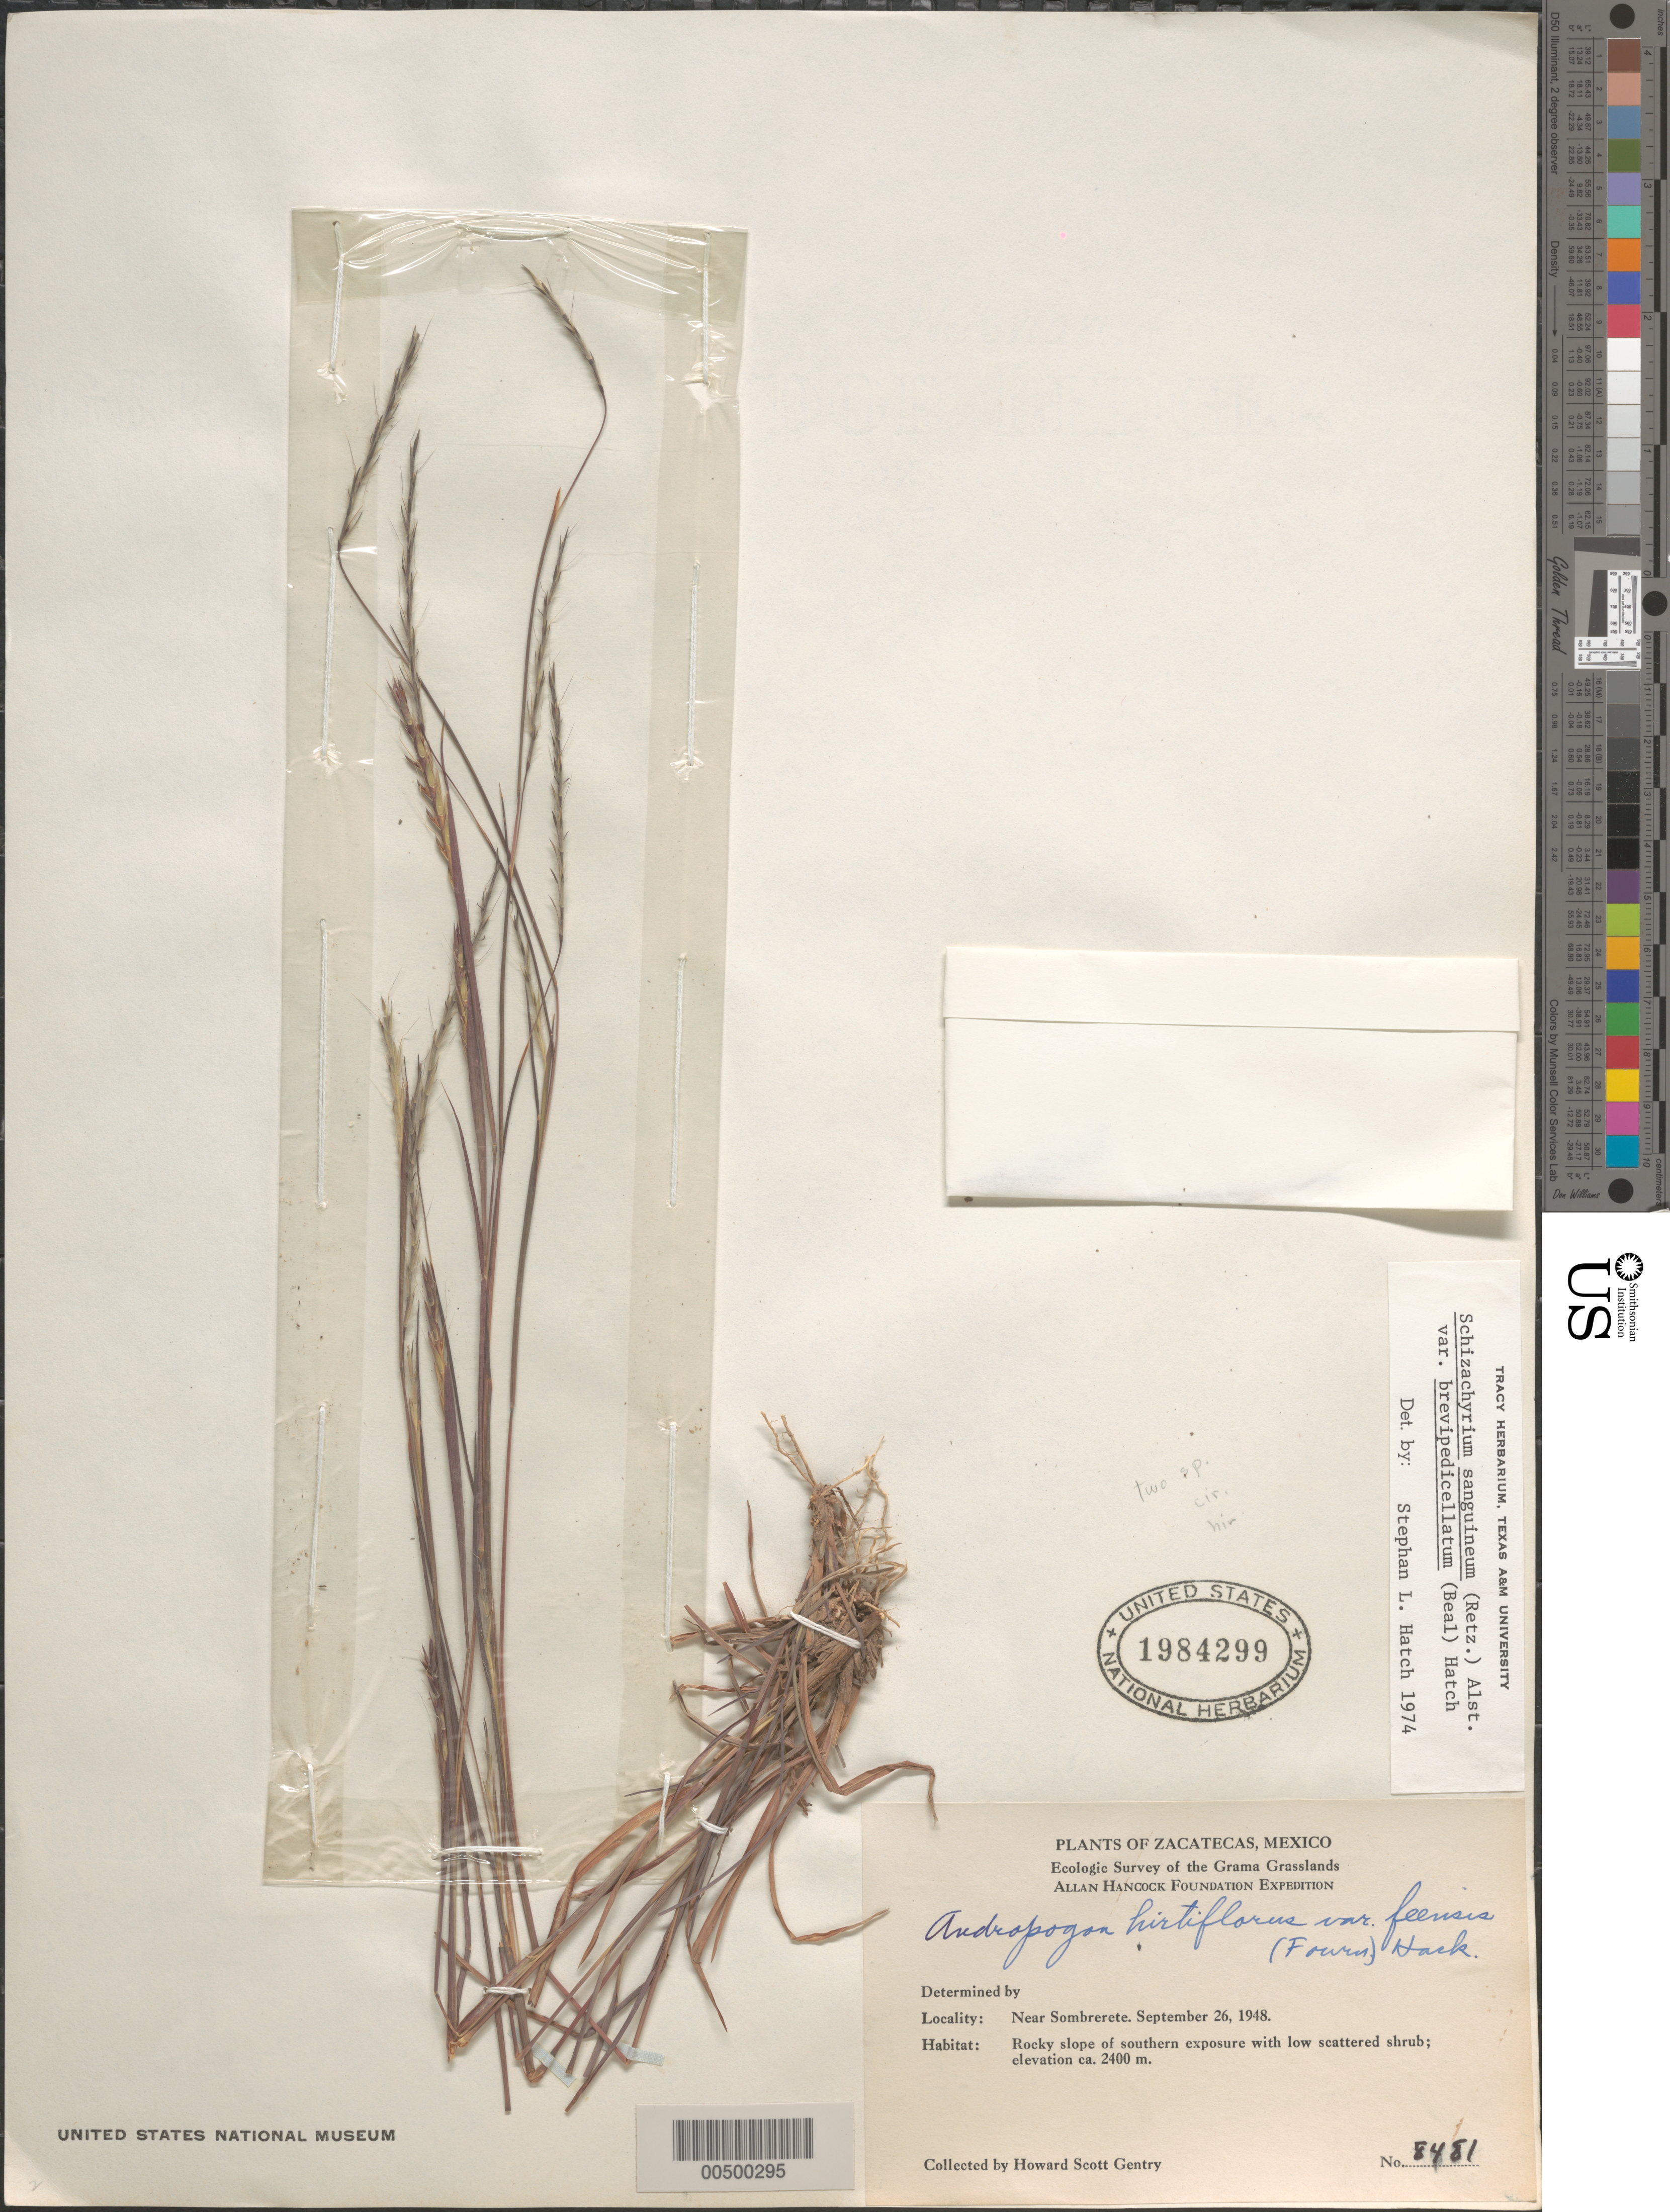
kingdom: Plantae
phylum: Tracheophyta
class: Liliopsida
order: Poales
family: Poaceae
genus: Schizachyrium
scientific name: Schizachyrium sanguineum var. brevipedicellatum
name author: (W.J. Beal) S.L. Hatch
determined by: Hatch, S. L.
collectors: H. S. Gentry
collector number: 8481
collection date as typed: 26 Sep 1948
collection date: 1948-09-26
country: Mexico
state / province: Zacatecas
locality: Near Sombrerete, Grama Grasslands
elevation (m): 2400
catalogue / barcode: US 1984299